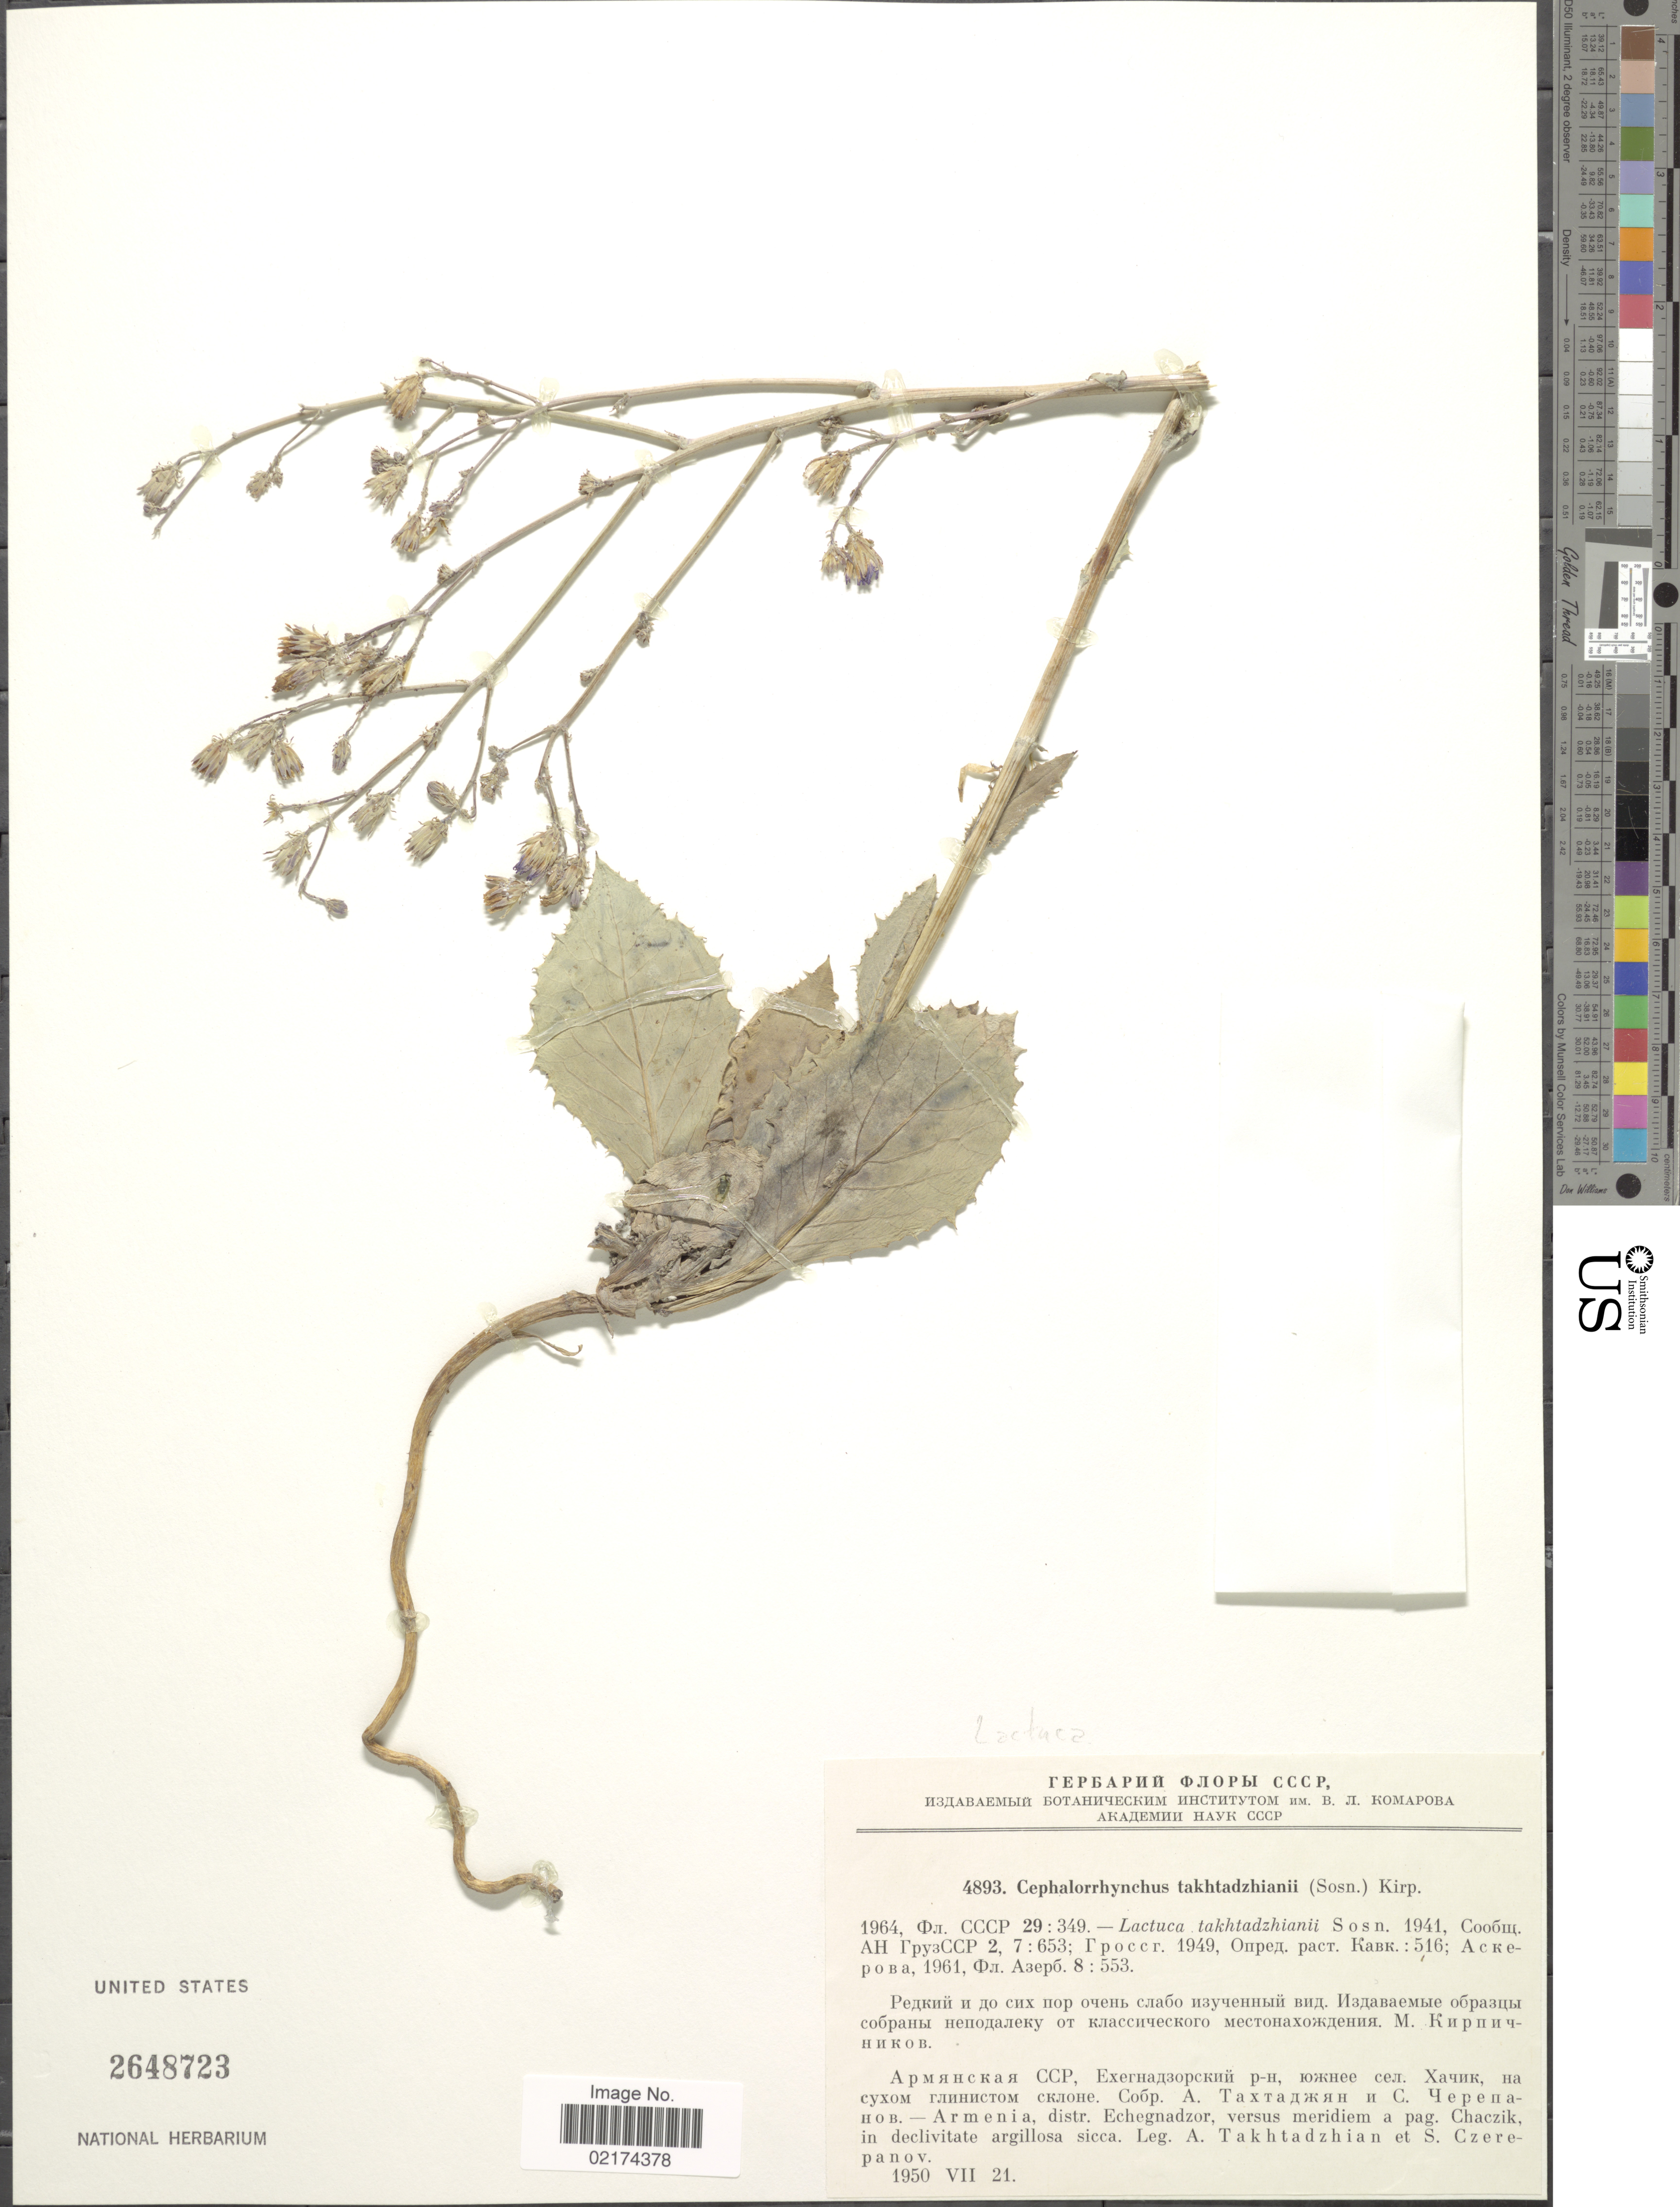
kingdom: Plantae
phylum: Tracheophyta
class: Magnoliopsida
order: Asterales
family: Asteraceae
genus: Lactuca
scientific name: Lactuca takhtadzhianii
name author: Sosn.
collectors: A. L. Takhtajan & S. Czerepanov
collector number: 4893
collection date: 1950-07-21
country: Armenia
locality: Distr. Echegnadzor, a pag. Chaczik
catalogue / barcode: US 2648723